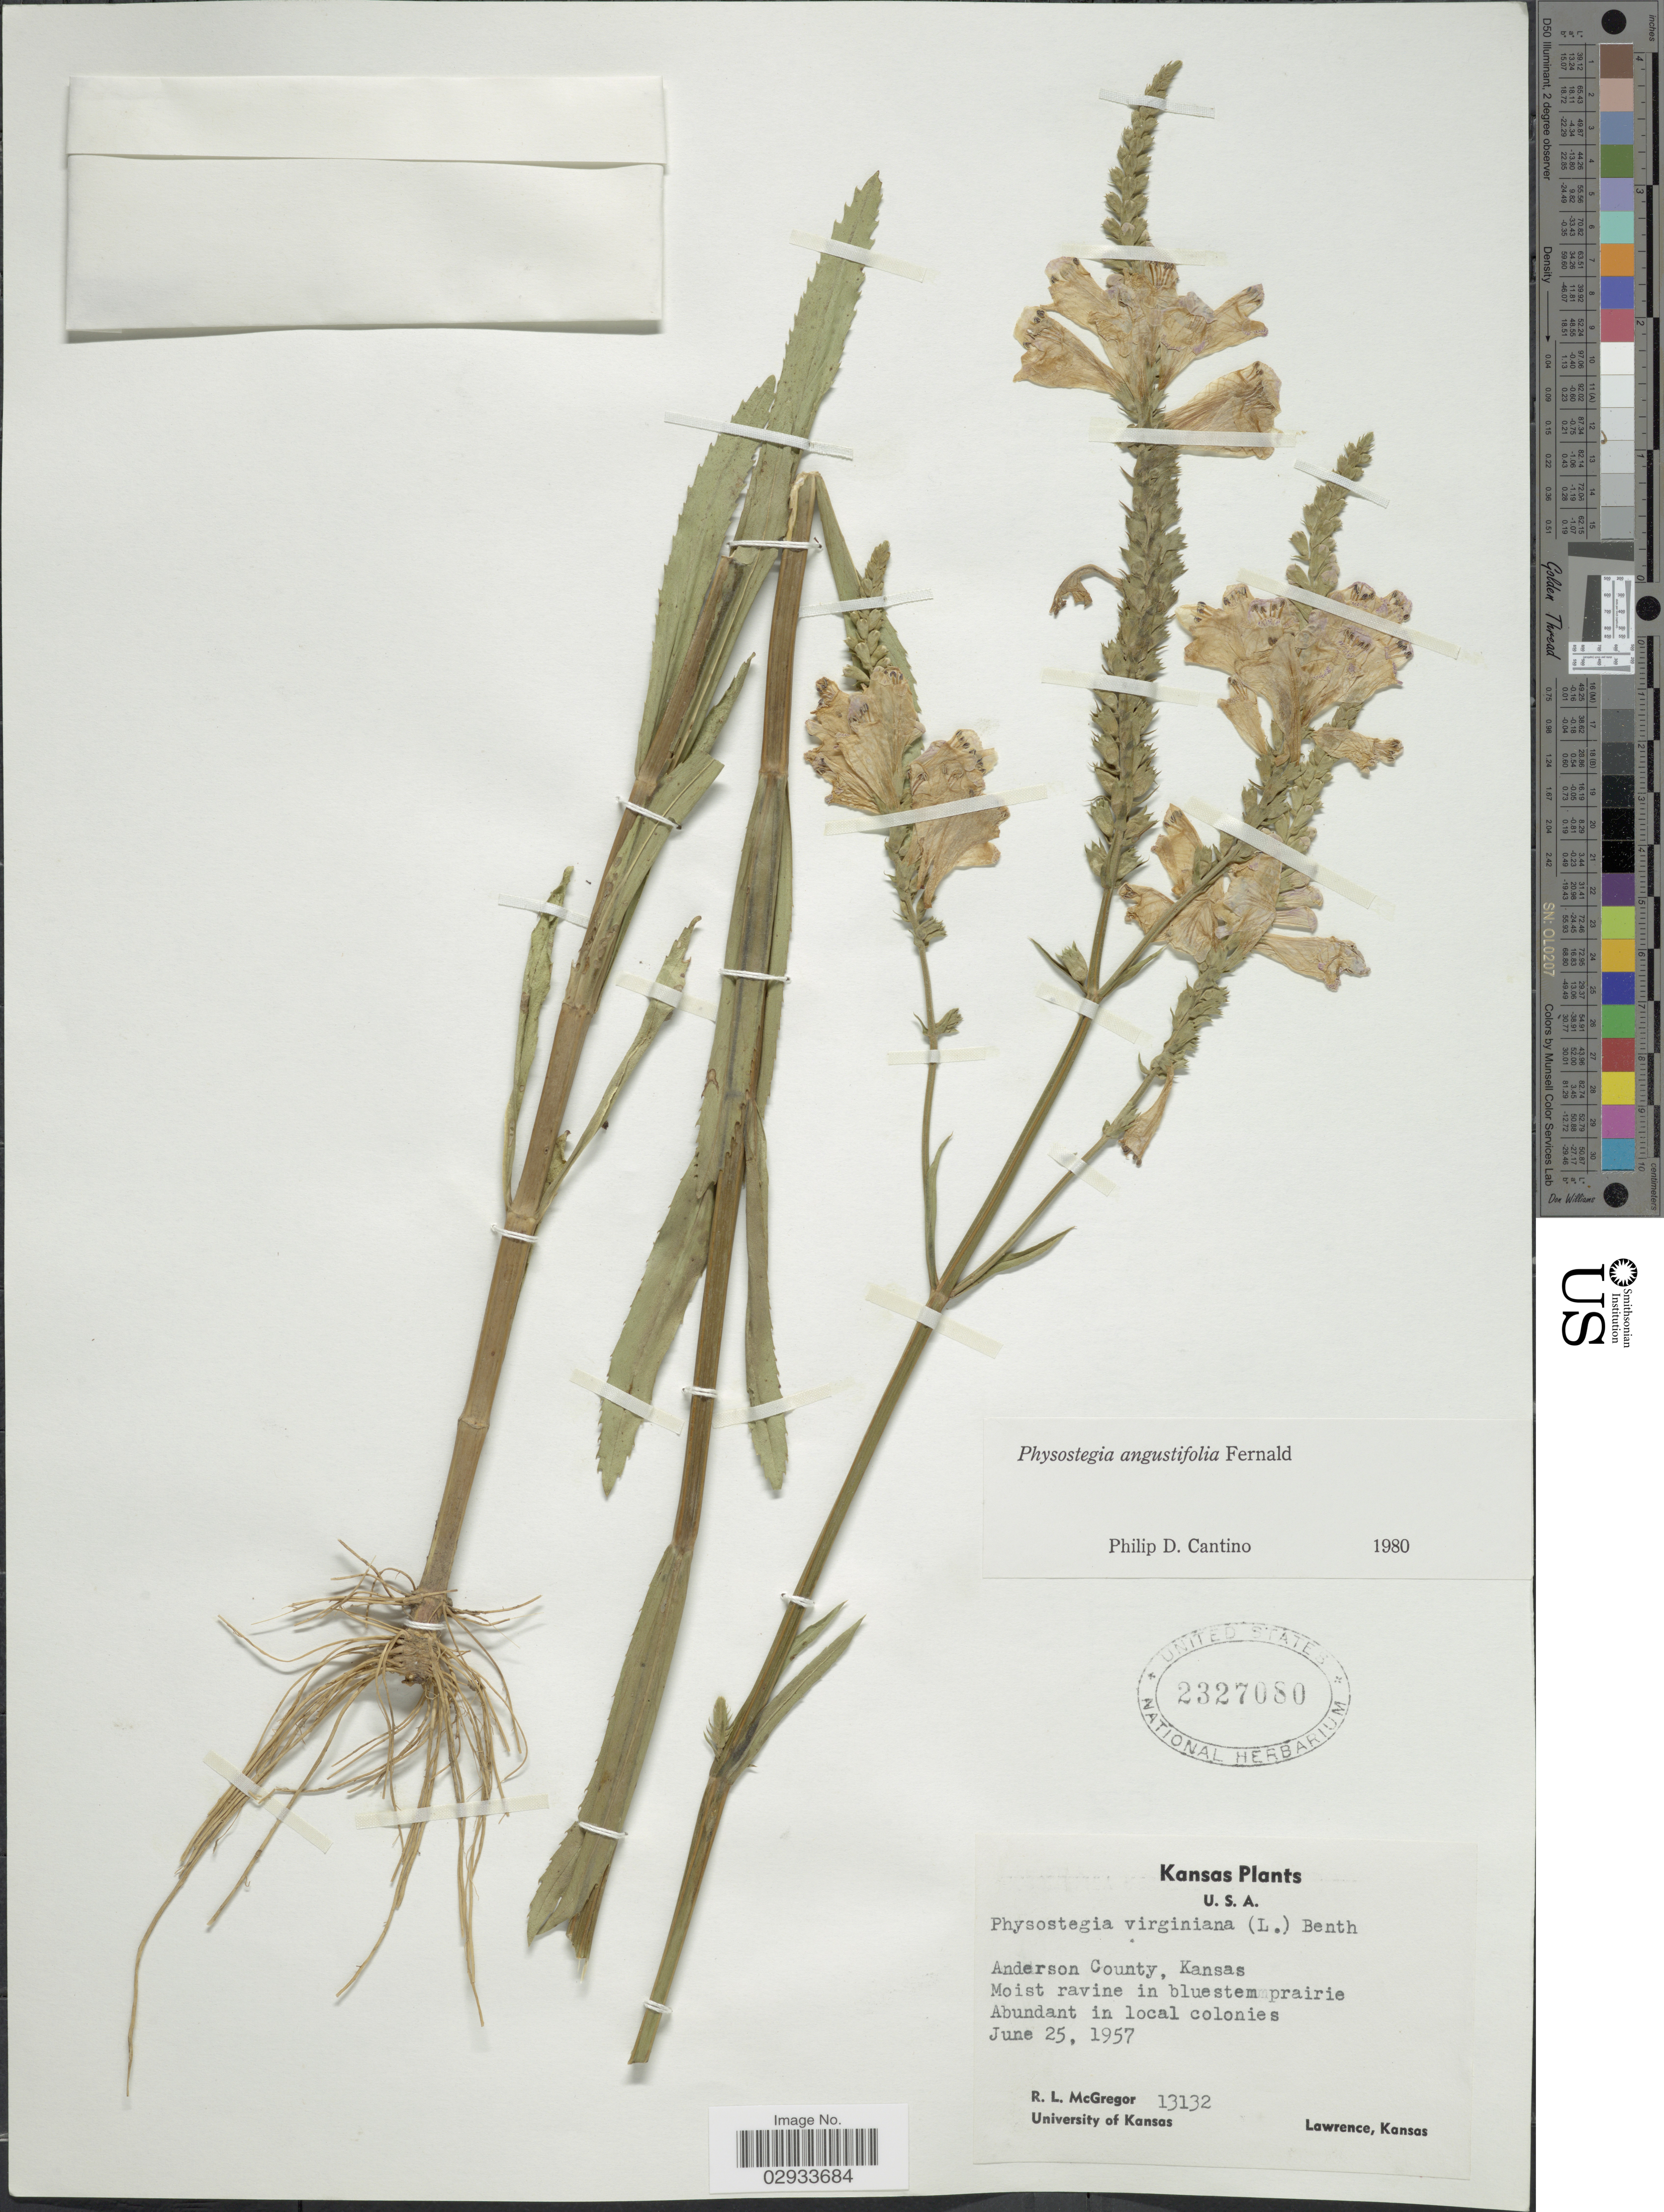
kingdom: Plantae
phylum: Tracheophyta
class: Magnoliopsida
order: Lamiales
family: Lamiaceae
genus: Physostegia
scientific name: Physostegia angustifolia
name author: Fernald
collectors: R. McGregor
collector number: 13132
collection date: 1957-06-25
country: United States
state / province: Kansas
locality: Anderson County, Kansas.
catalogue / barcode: US 2327080